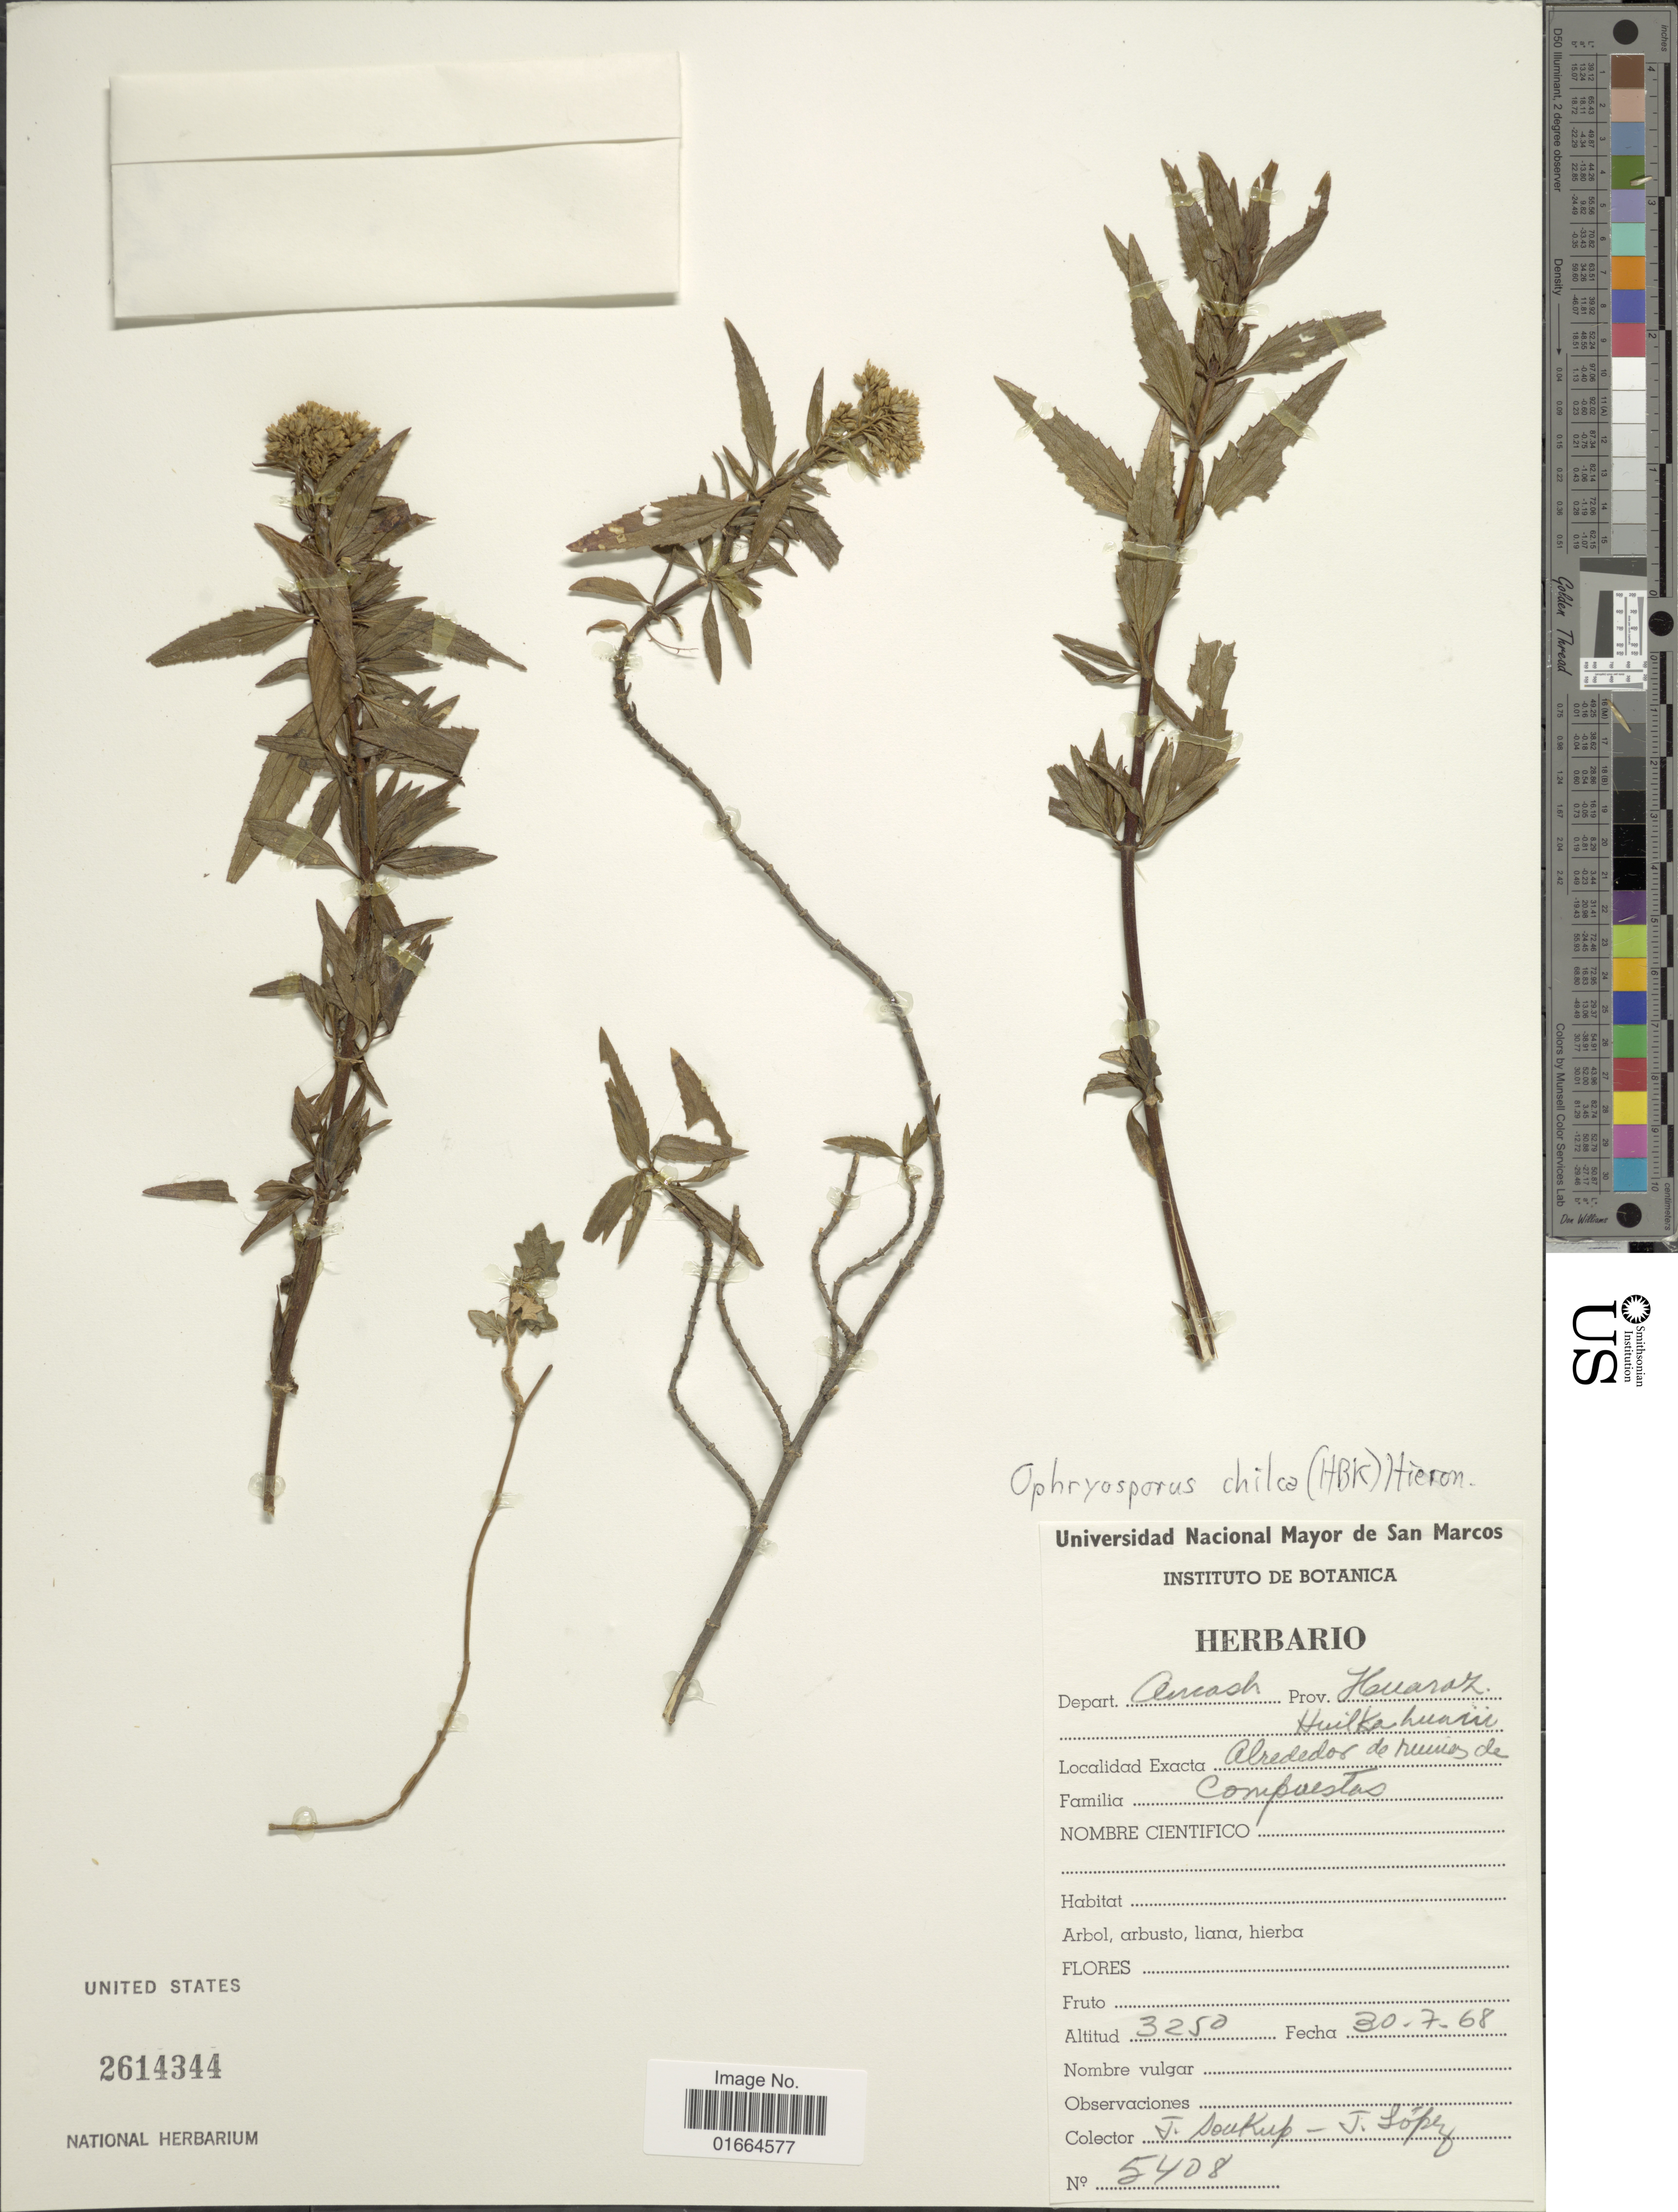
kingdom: Plantae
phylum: Tracheophyta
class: Magnoliopsida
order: Asterales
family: Asteraceae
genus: Ophryosporus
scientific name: Ophryosporus chilca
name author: (Kunth) Hieron.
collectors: J. Soukup & J. Lopez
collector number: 5408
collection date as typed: Transcribed d/m/y: 30/7/68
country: Peru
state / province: Ancash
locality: Depart. Ancash, Prov. Huaraz, Alrededores de ruinas de Huilkahuari [interpreted]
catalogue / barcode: US 2614344